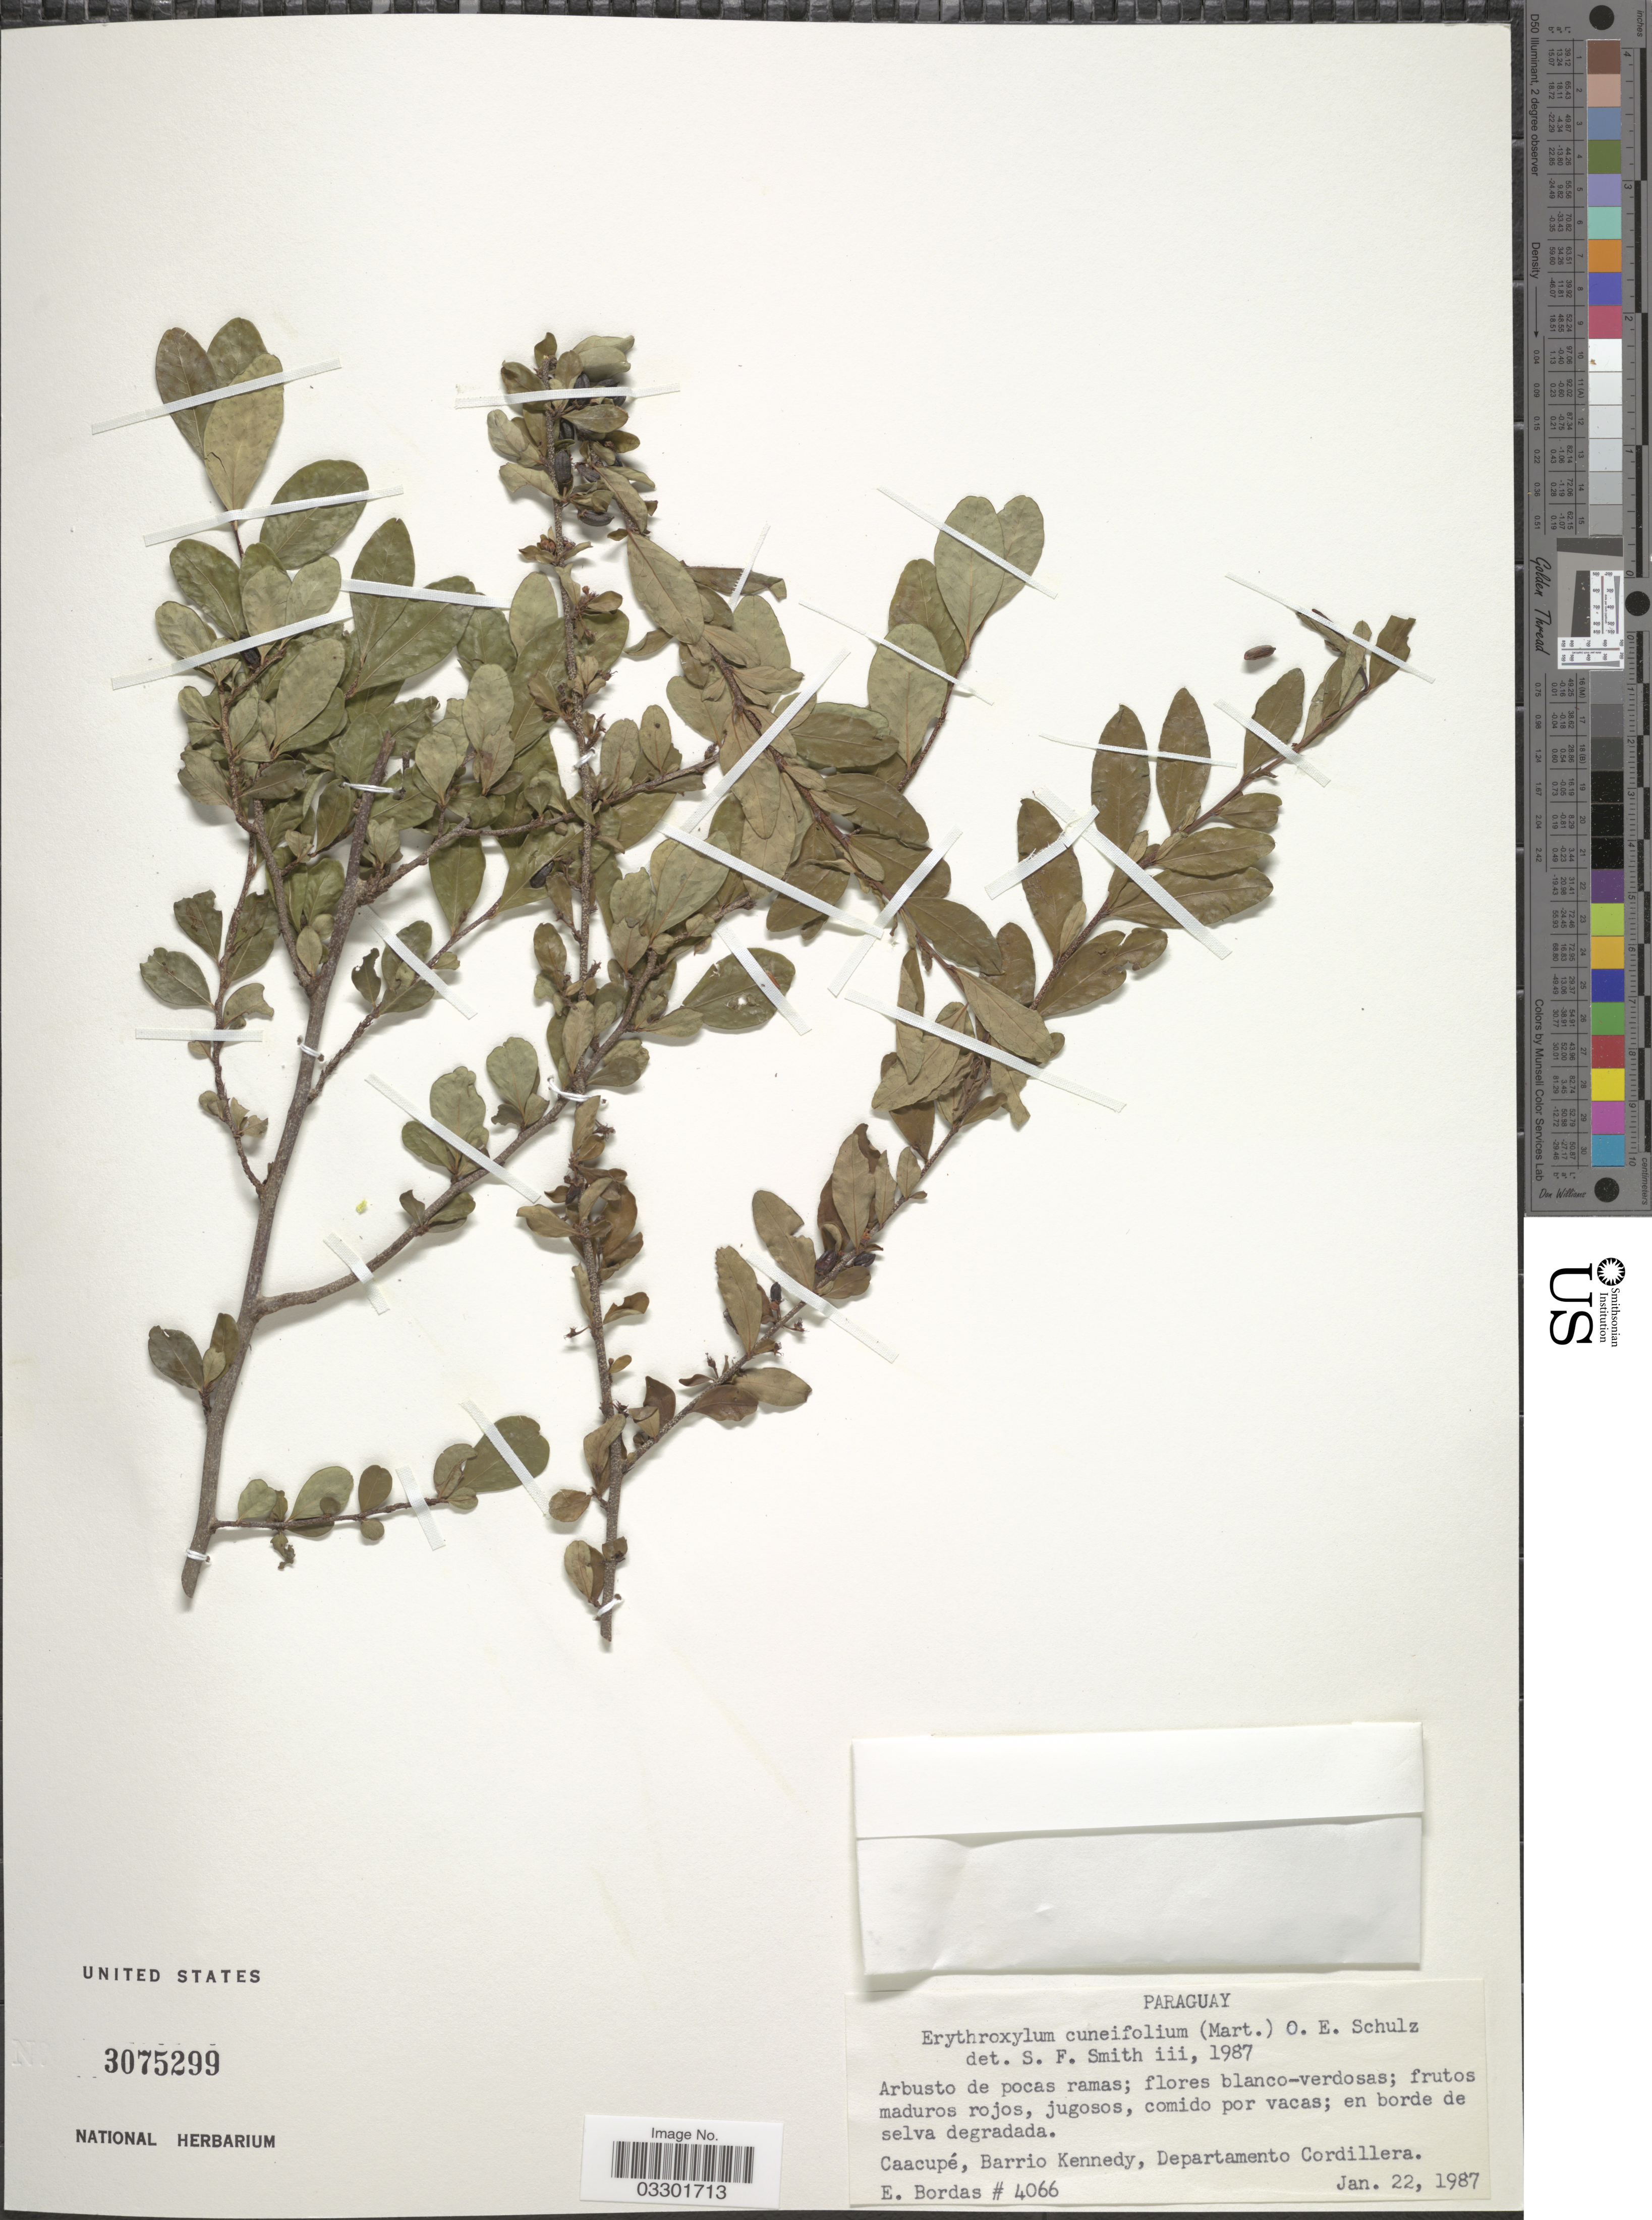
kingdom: Plantae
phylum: Tracheophyta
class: Magnoliopsida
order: Malpighiales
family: Erythroxylaceae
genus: Erythroxylum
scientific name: Erythroxylum cuneifolium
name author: (Mart.) O.E. Schulz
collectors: E. Bordas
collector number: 4066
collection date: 1987-01-22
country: Paraguay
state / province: Cordillera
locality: Caacupé, Barrio Kennedy, Departamento Cordillera.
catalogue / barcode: US 3075299